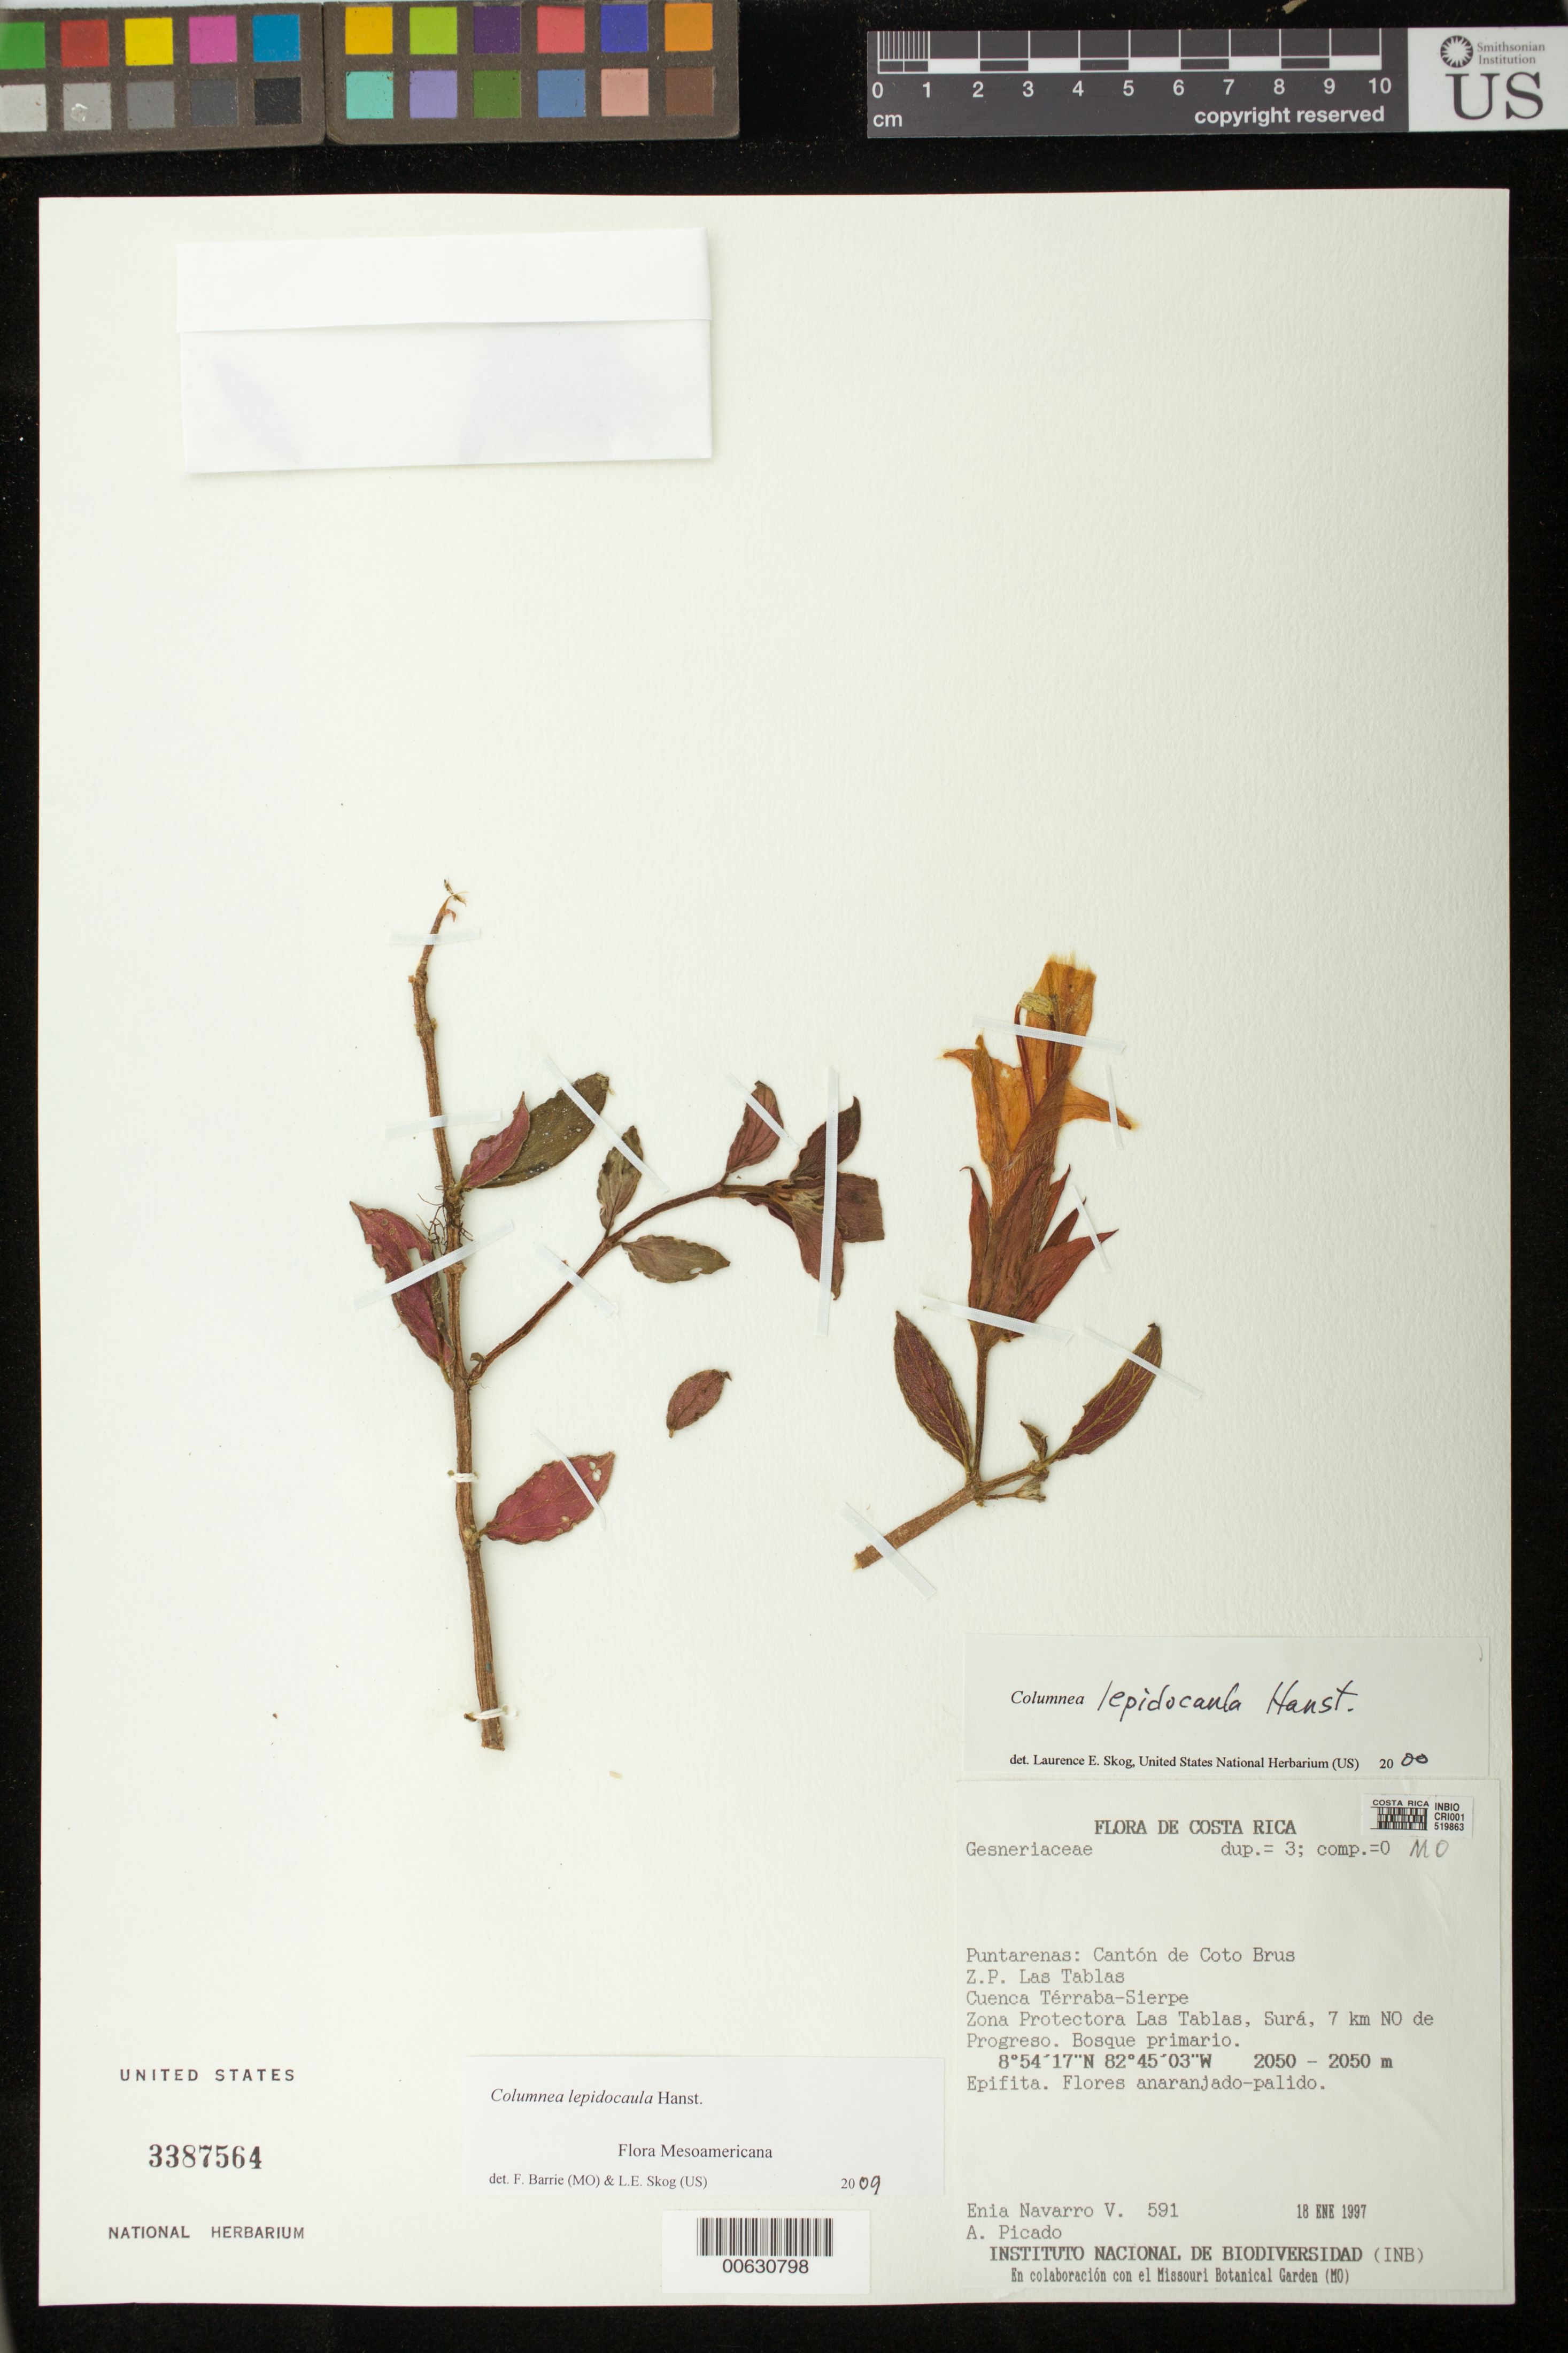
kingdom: Plantae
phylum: Tracheophyta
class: Magnoliopsida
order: Lamiales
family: Gesneriaceae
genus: Columnea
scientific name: Columnea lepidocaula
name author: Hanst.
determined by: Skog, Laurence E.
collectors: E. Navarro & A. Picado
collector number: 591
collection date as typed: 18 Jan 1997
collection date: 1997-01-18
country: Costa Rica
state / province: Puntarenas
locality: Cantón de Coto Brus, Z.P. Las Tablas, Cuenca Térraba-Sierpe, Zona Protectora Las Tablas, Surá, 7 km NO de Progreso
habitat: Bosque primario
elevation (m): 2050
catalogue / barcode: US 3387564